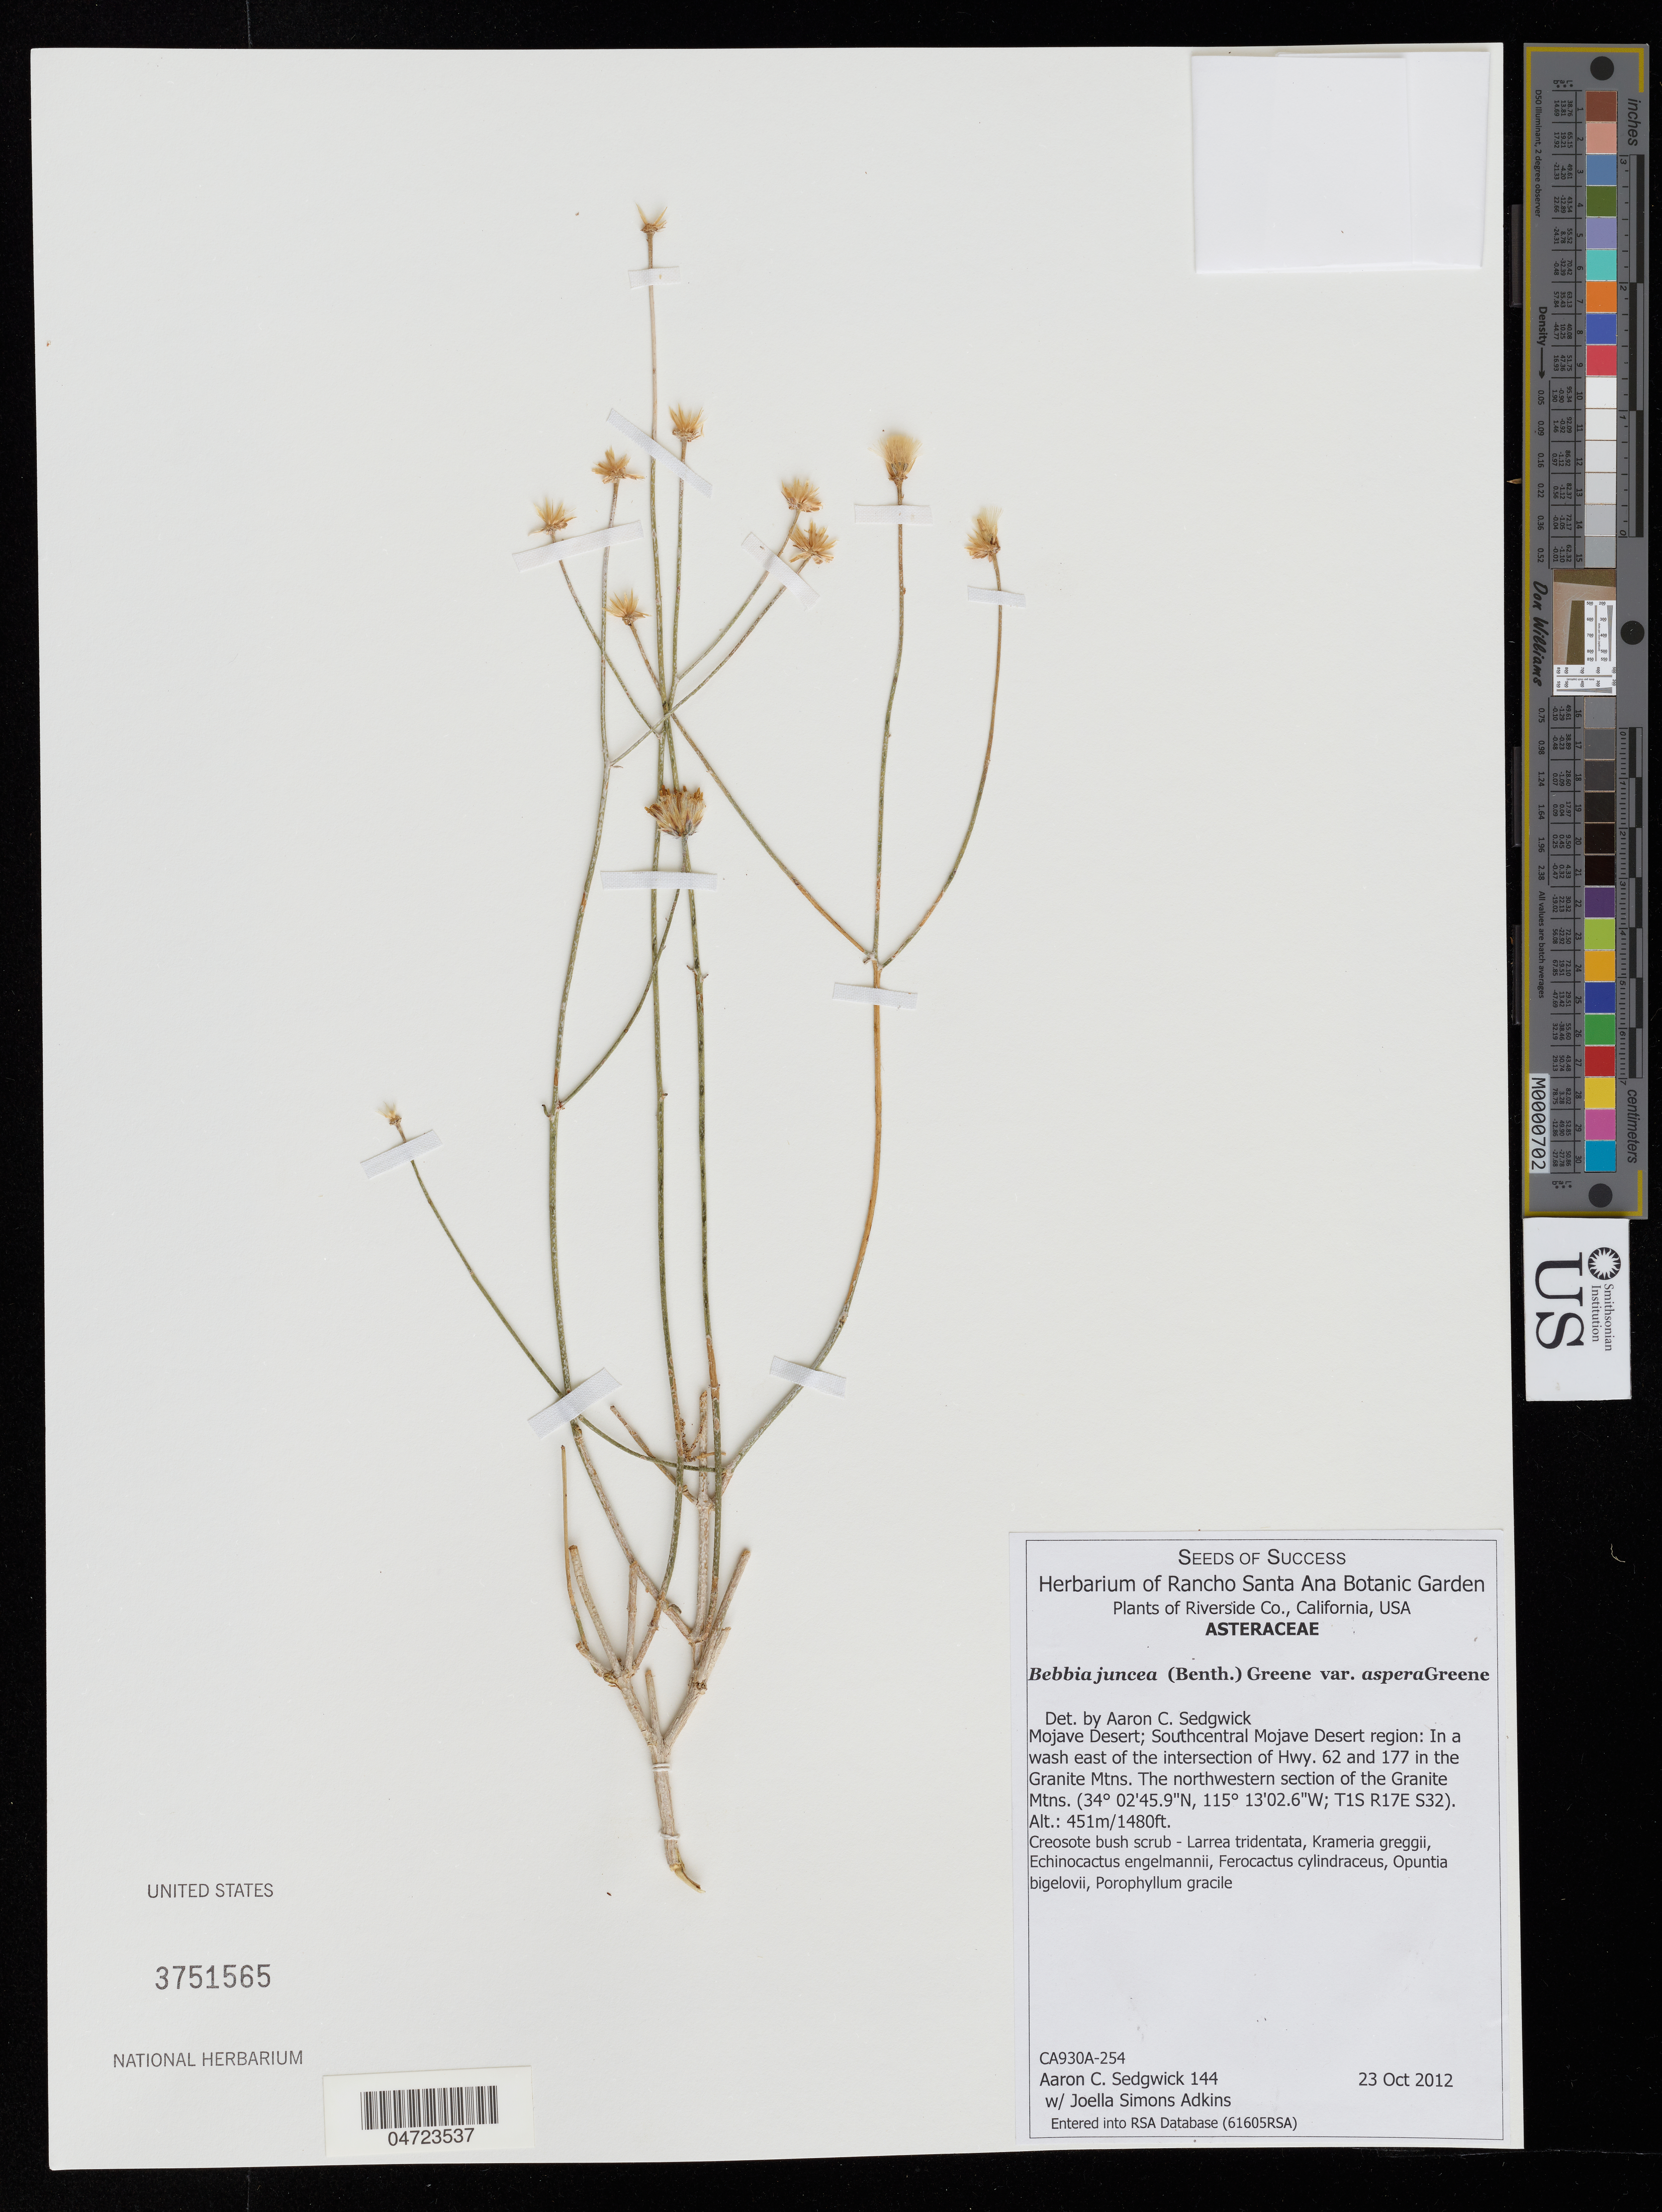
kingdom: Plantae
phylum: Tracheophyta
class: Magnoliopsida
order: Asterales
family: Asteraceae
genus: Bebbia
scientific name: Bebbia juncea var. aspera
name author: Greene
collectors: A. Sedgwick & J. Simons-Adkins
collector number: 144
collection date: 2012-10-23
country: United States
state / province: California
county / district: Riverside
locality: Riverside Co. Mojave Desert; Southcentral Mojave Desert region: In a wash east of the intersection of Hwy. 62 and 177 in the Granite Mtns. The northwestern section of the Granite Mtns. (T1S R17E S32).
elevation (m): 451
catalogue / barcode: US 3751565